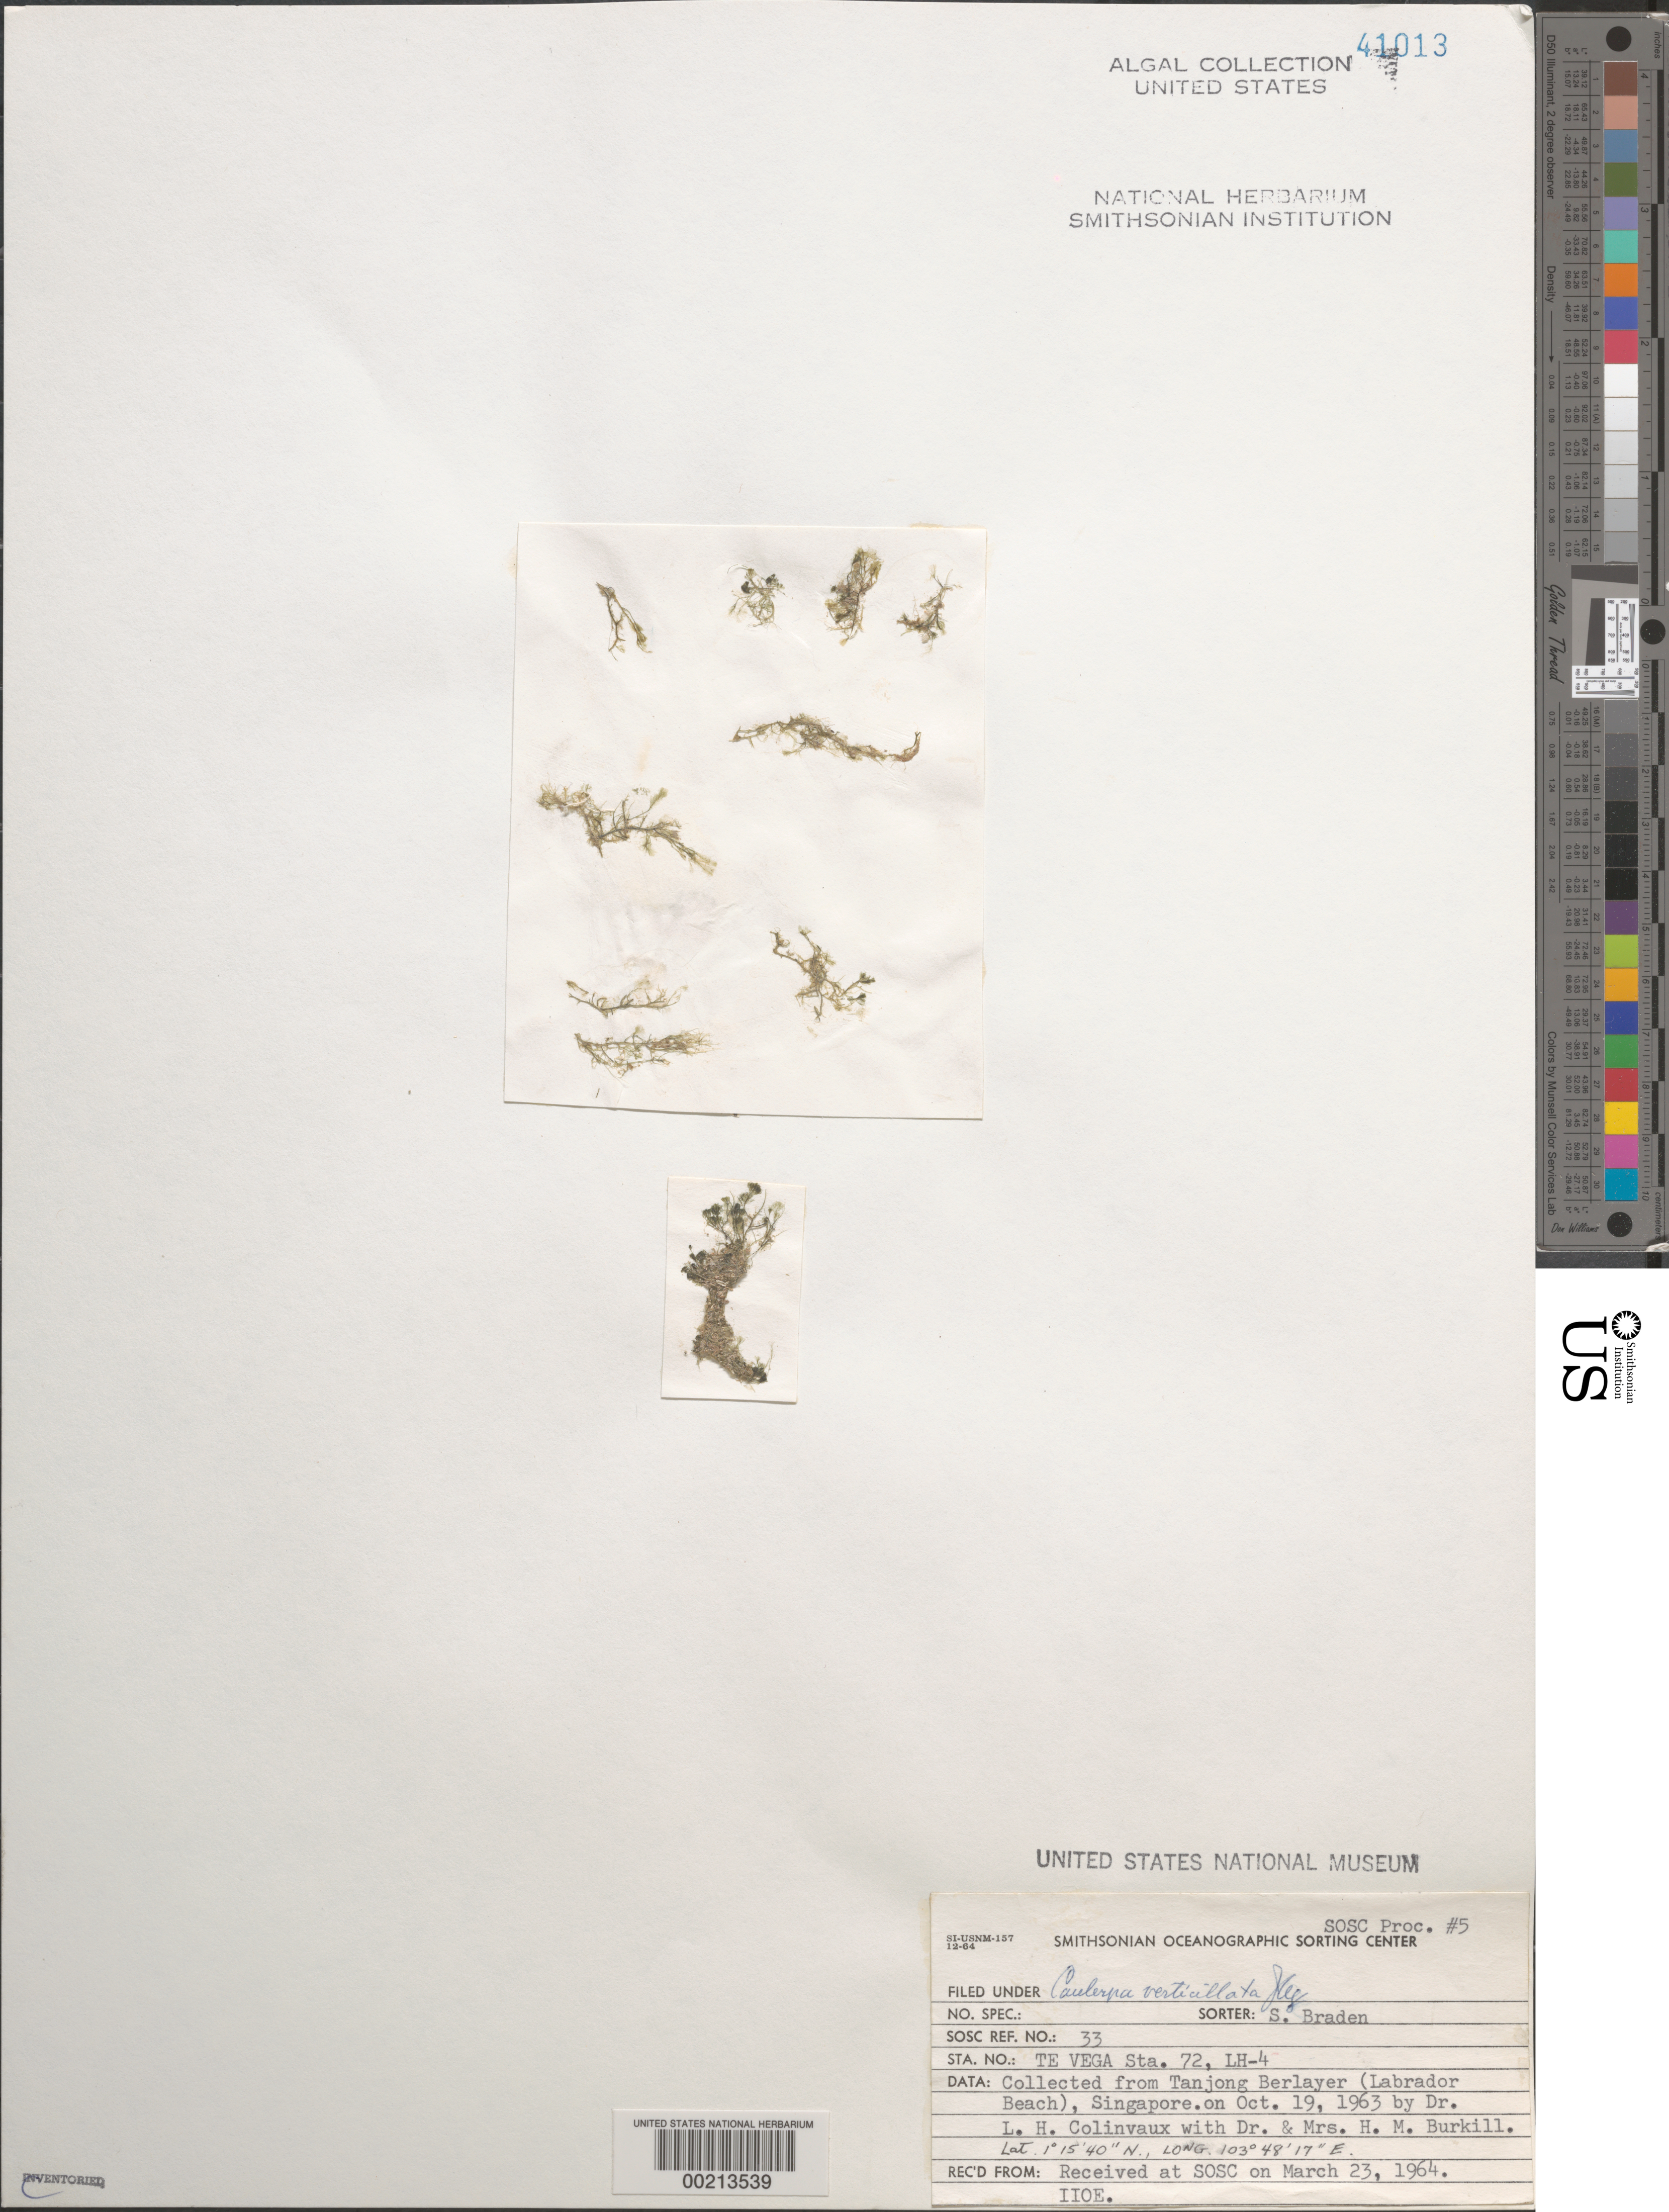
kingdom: Plantae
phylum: Chlorophyta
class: Ulvophyceae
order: Bryopsidales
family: Caulerpaceae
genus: Caulerpa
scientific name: Caulerpa verticillata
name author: J. Agardh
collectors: L. Hillis-Colinvaux, H. M. Burkill & H. M. Burkill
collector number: Lh-4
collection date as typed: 19 Oct 1963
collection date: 1963-10-19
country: Singapore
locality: Tanjong Berlayer (Labrador Beach)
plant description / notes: Te Vega Cruise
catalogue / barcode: US 41013